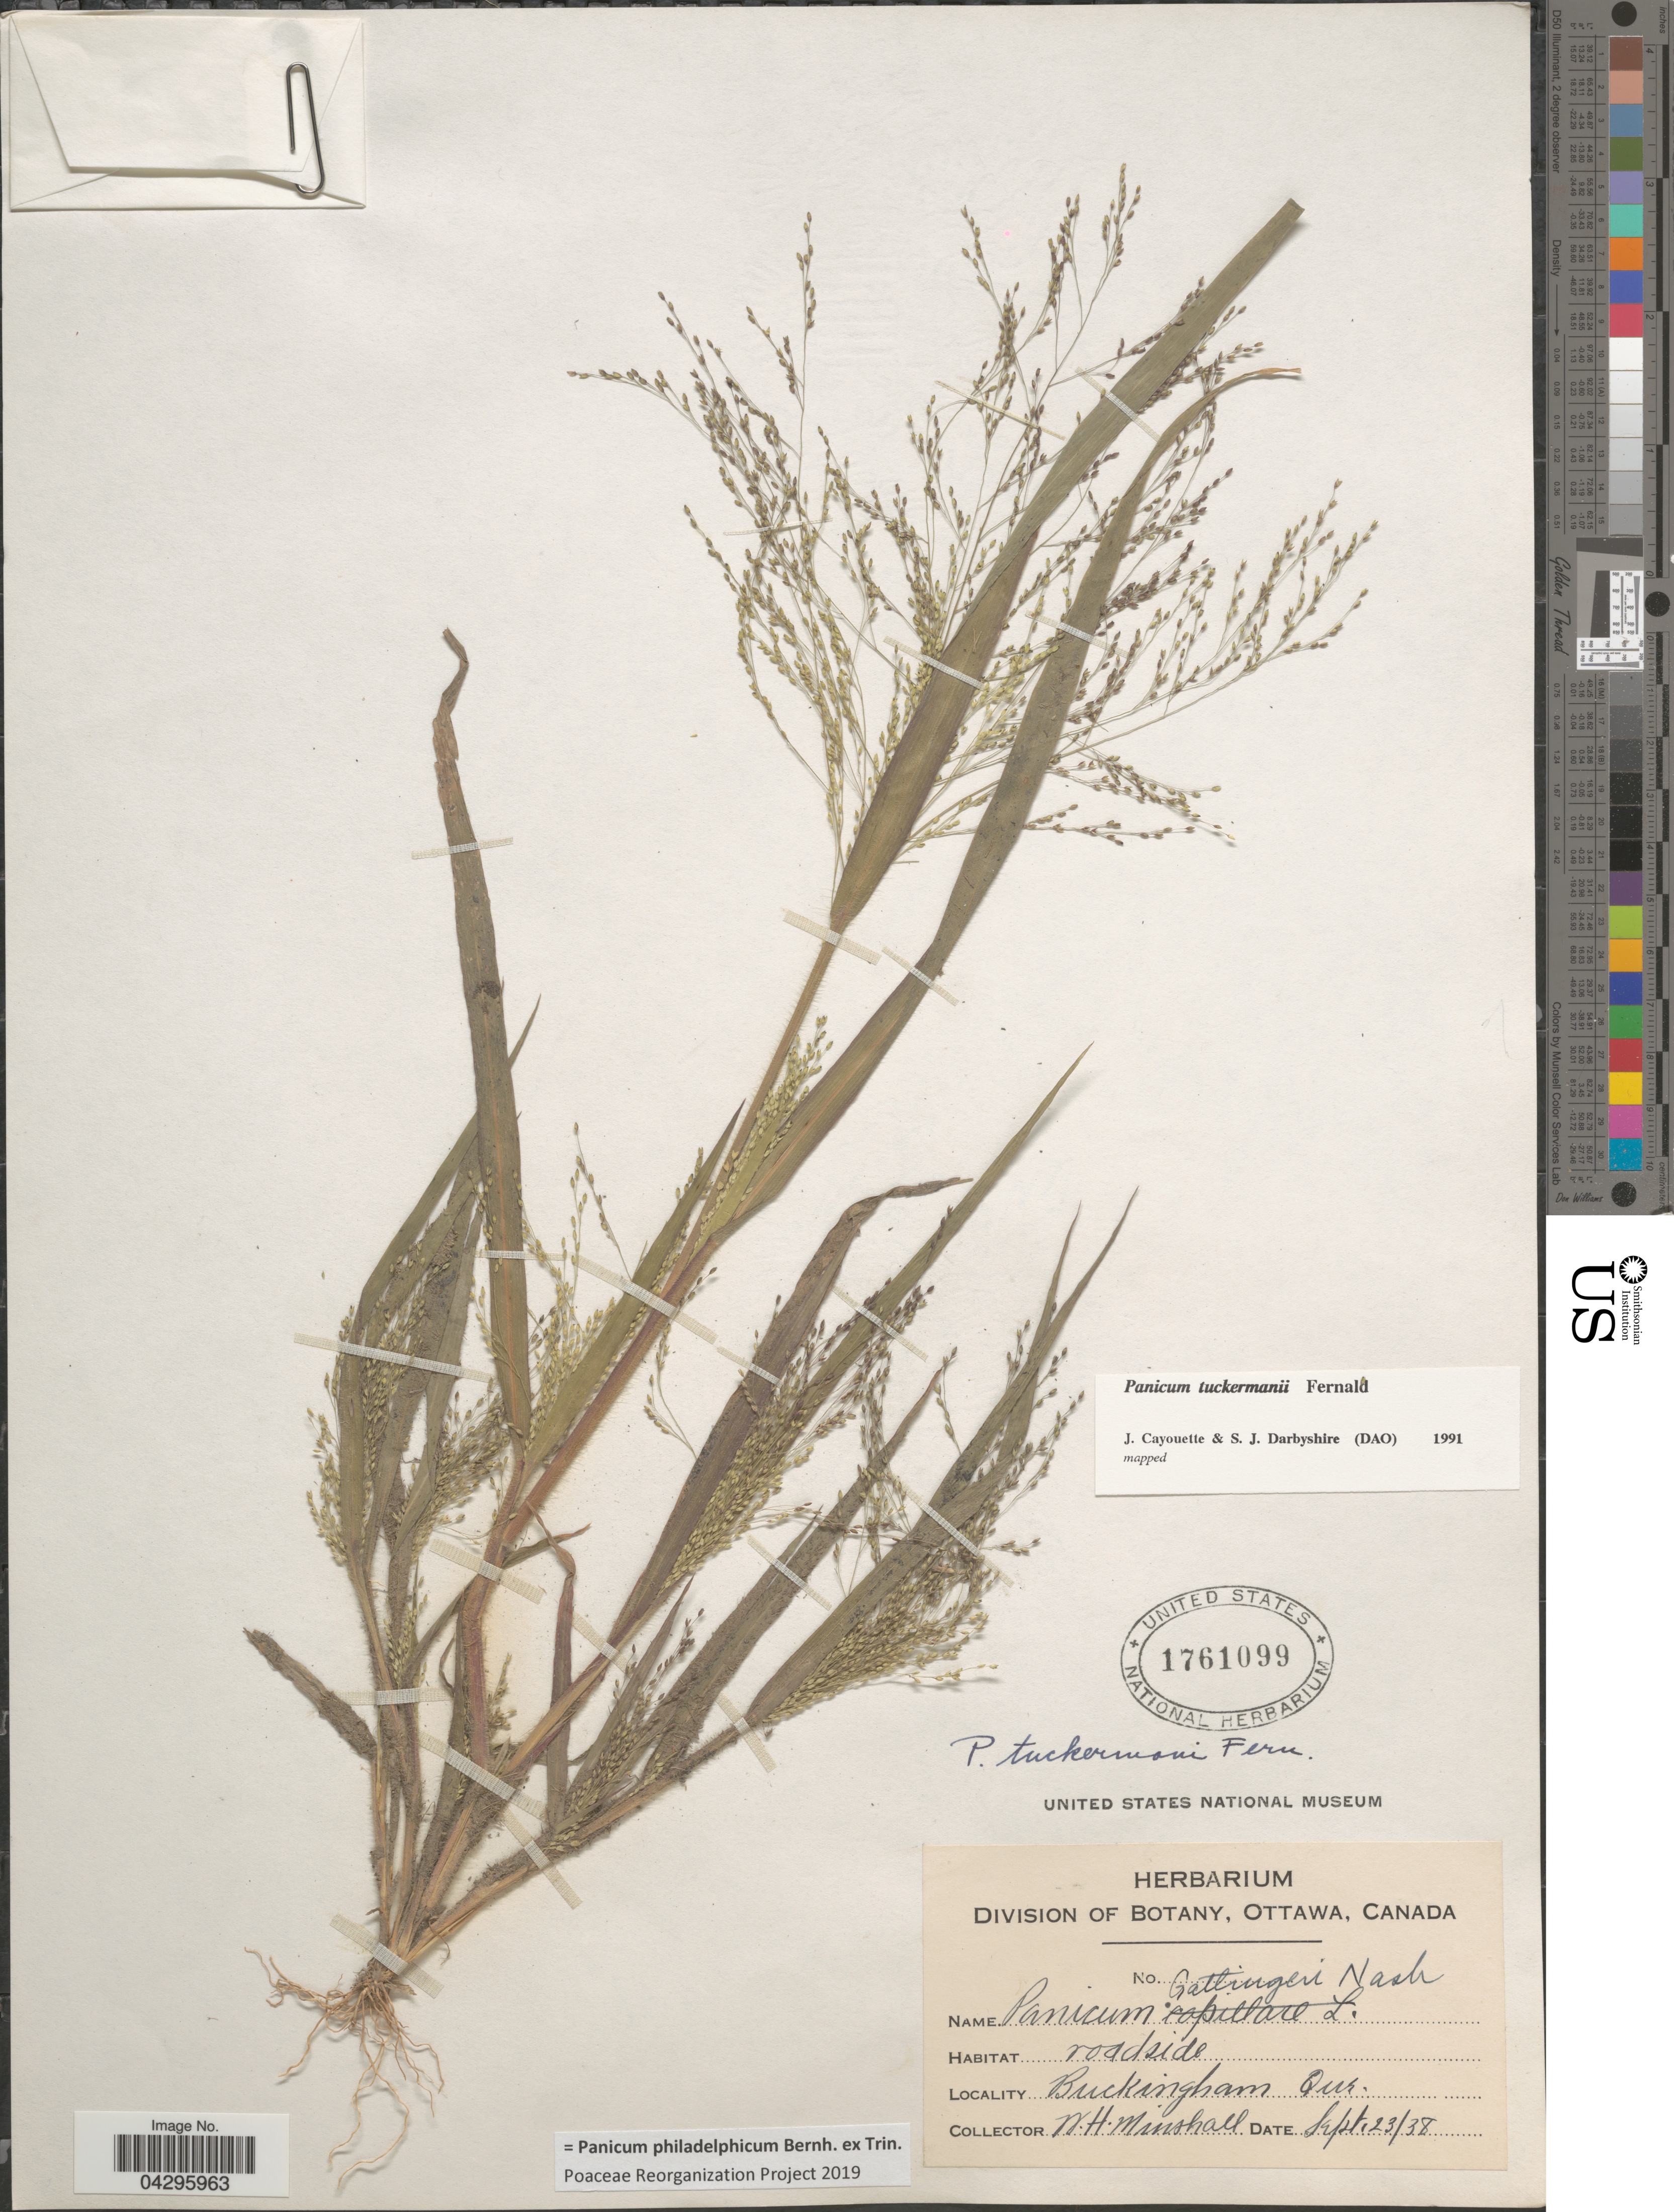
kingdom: Plantae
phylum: Tracheophyta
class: Liliopsida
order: Poales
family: Poaceae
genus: Panicum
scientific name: Panicum philadelphicum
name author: Bernh. ex Trin.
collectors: W. Minshall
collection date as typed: Transcribed d/m/y: 23/9/38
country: Canada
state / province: Quebec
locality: Buckingham.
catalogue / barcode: US 1761099